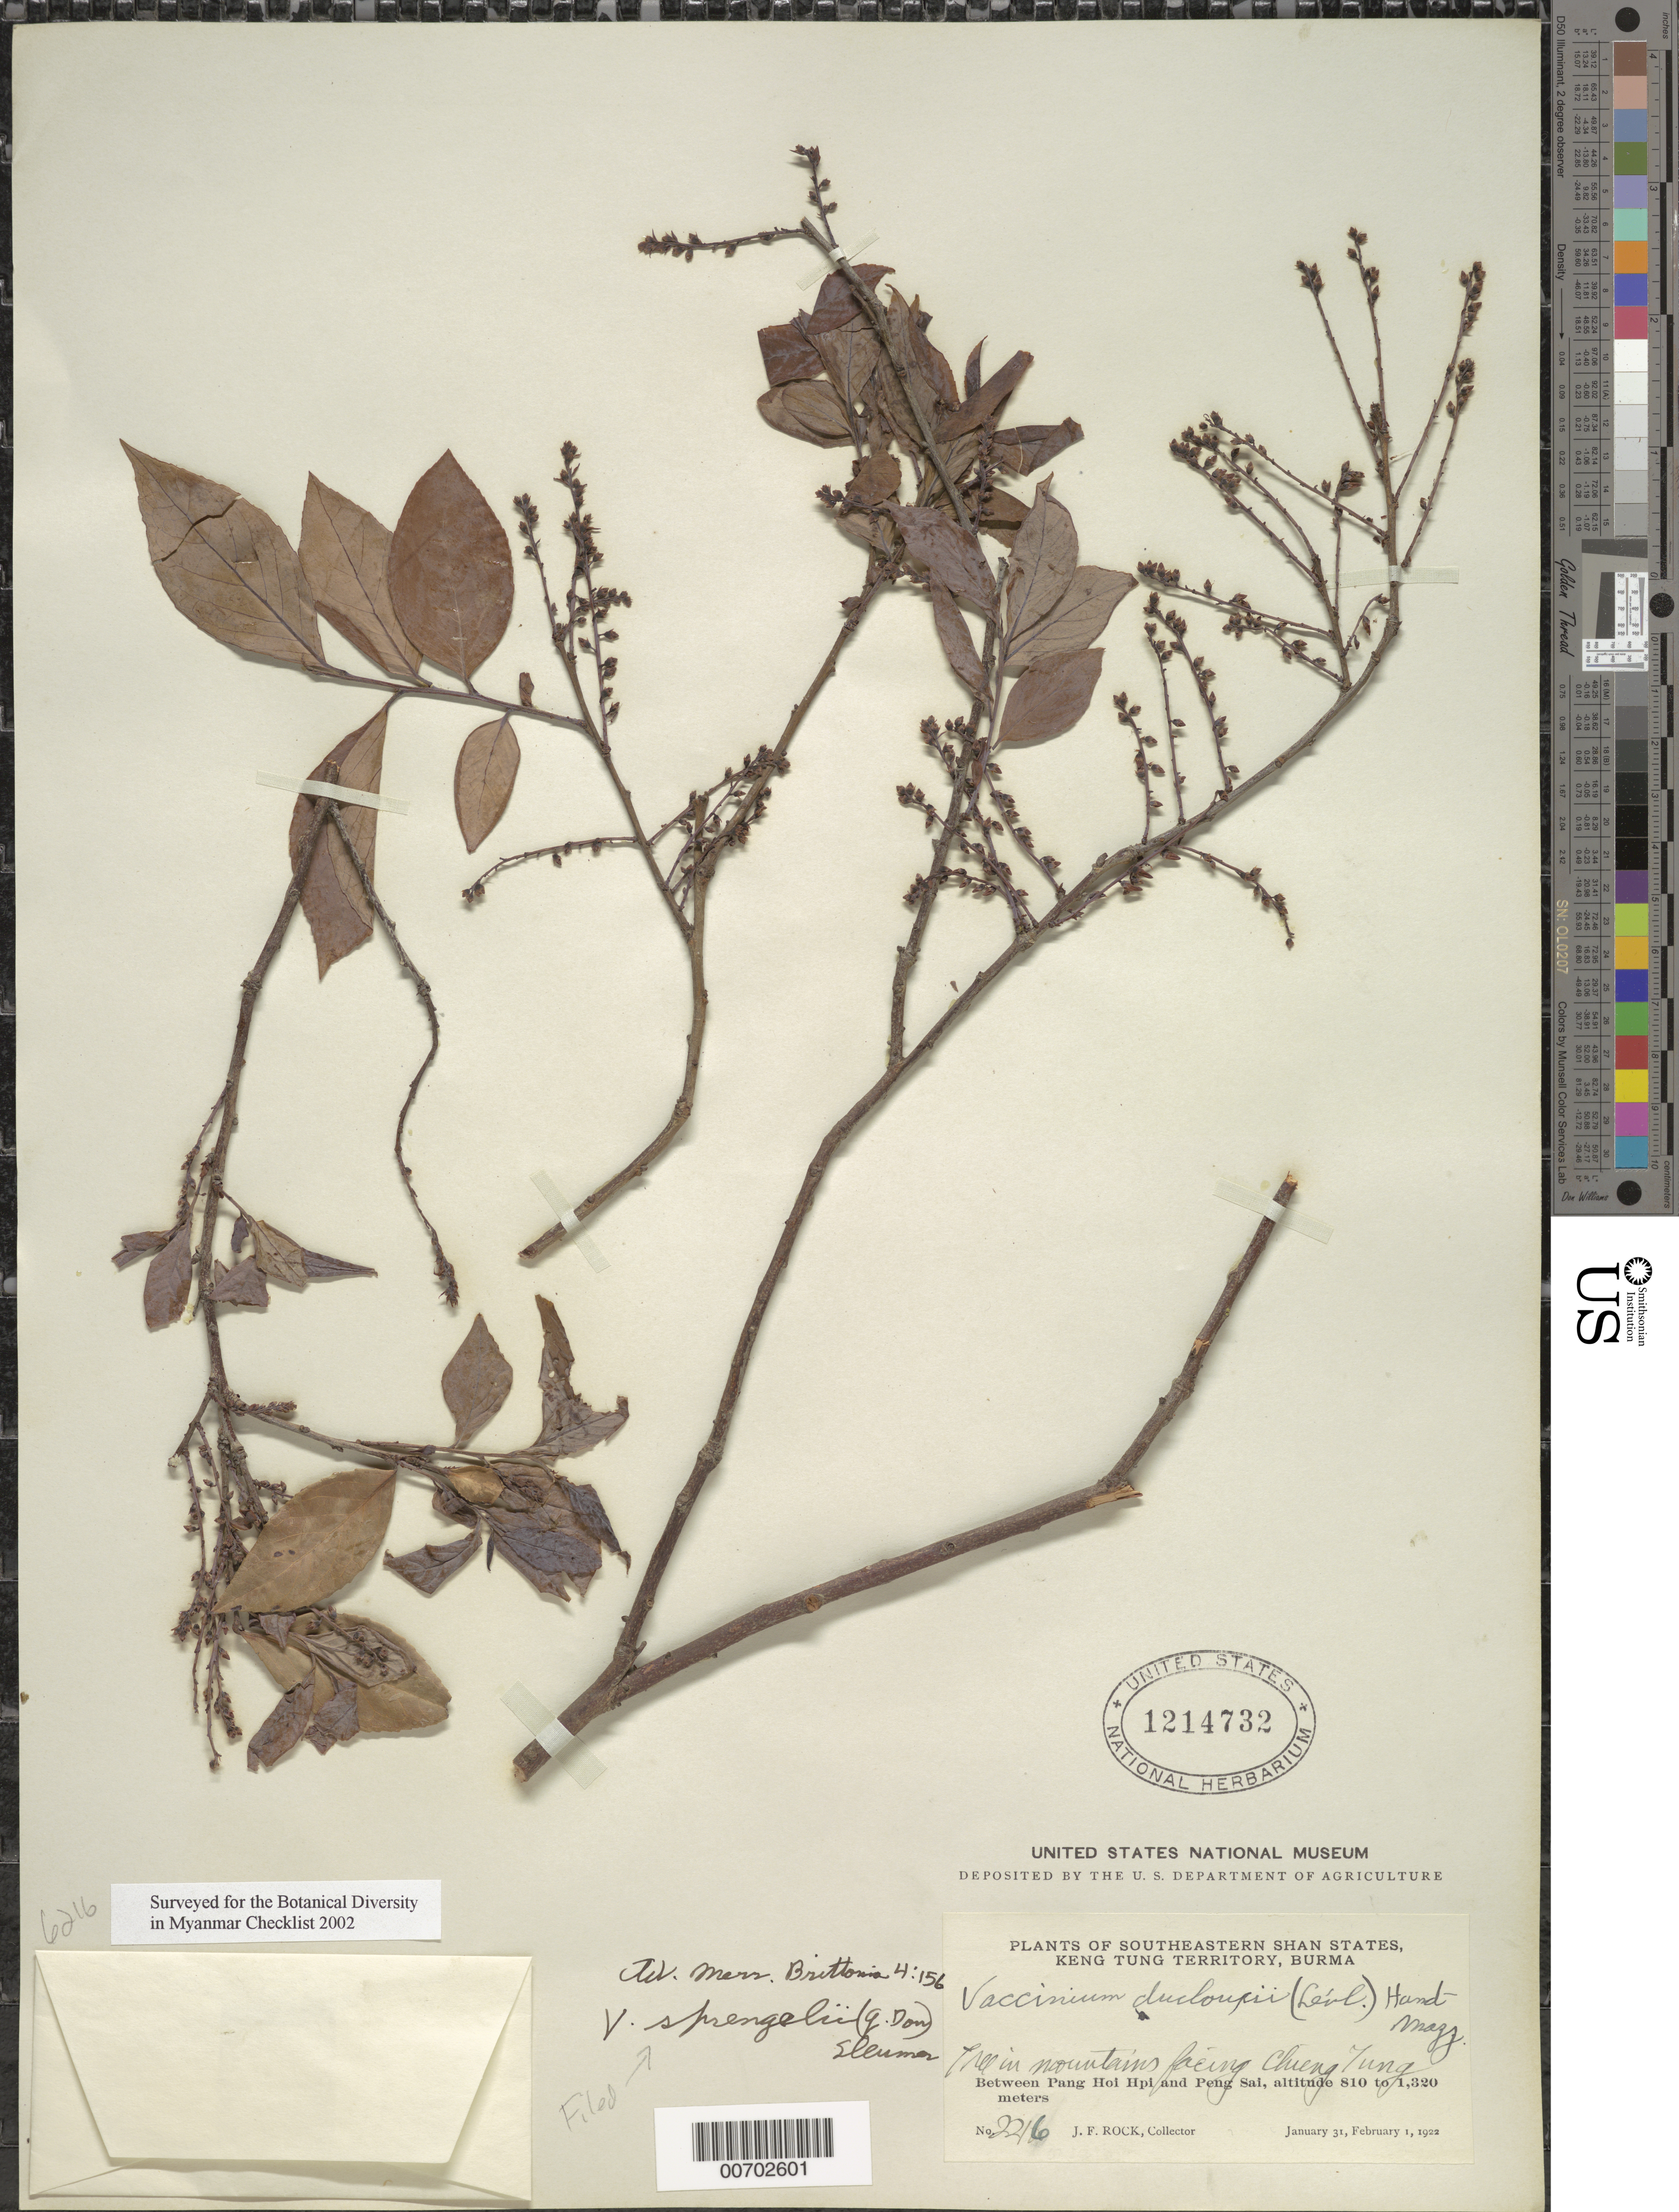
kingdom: Plantae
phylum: Tracheophyta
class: Magnoliopsida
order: Ericales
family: Ericaceae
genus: Vaccinium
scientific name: Vaccinium sprengelii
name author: (G. Don) Sleumer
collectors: J. F. Rock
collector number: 2216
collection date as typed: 31 Jan 1922 to 01 Feb 1922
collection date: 1922-01-31/1922-02-01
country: Myanmar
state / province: Shan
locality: Southeastern Shan States, Keng Tung Terr., betw. Pang Hoi Hpi and Peng Sai, Chieng tung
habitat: In mountains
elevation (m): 810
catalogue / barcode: US 1214732